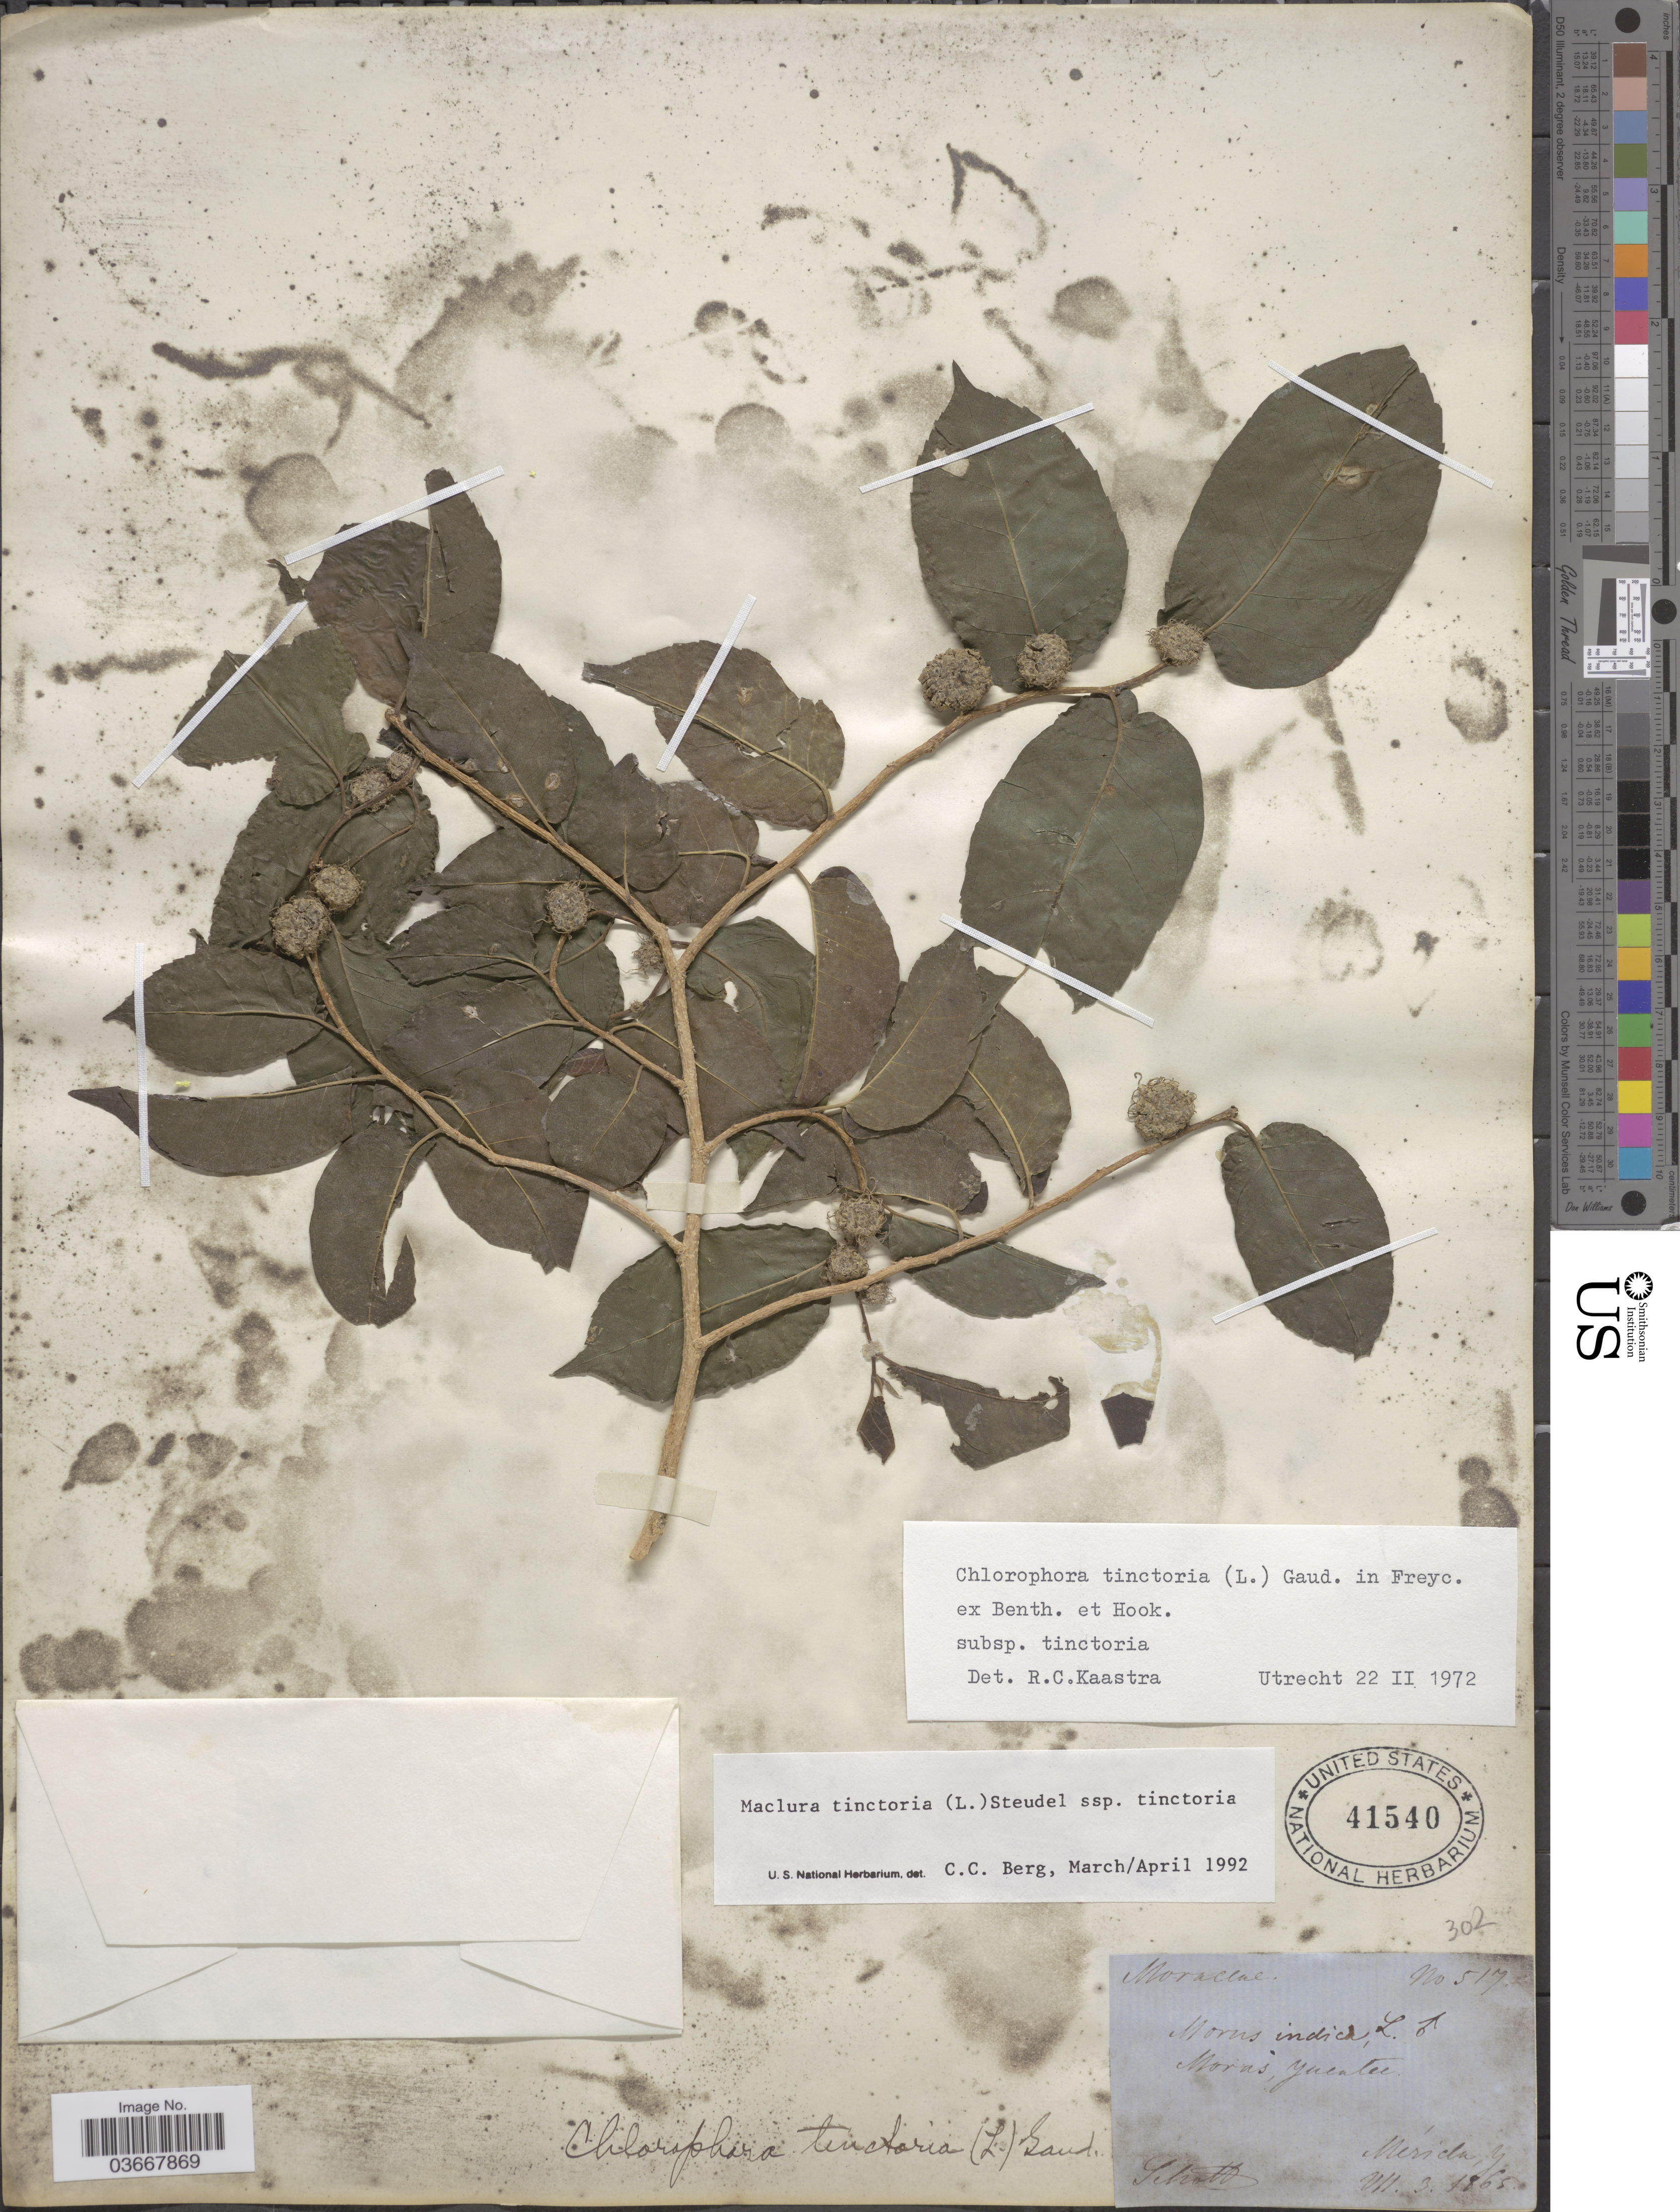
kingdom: Plantae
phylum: Tracheophyta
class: Magnoliopsida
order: Rosales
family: Moraceae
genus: Maclura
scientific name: Maclura tinctoria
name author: (L.) D. Don ex Steud.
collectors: Schott, --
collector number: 517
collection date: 1865-10-03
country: Mexico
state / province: Yucatán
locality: Moras. Mérida.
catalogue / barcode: US 41540